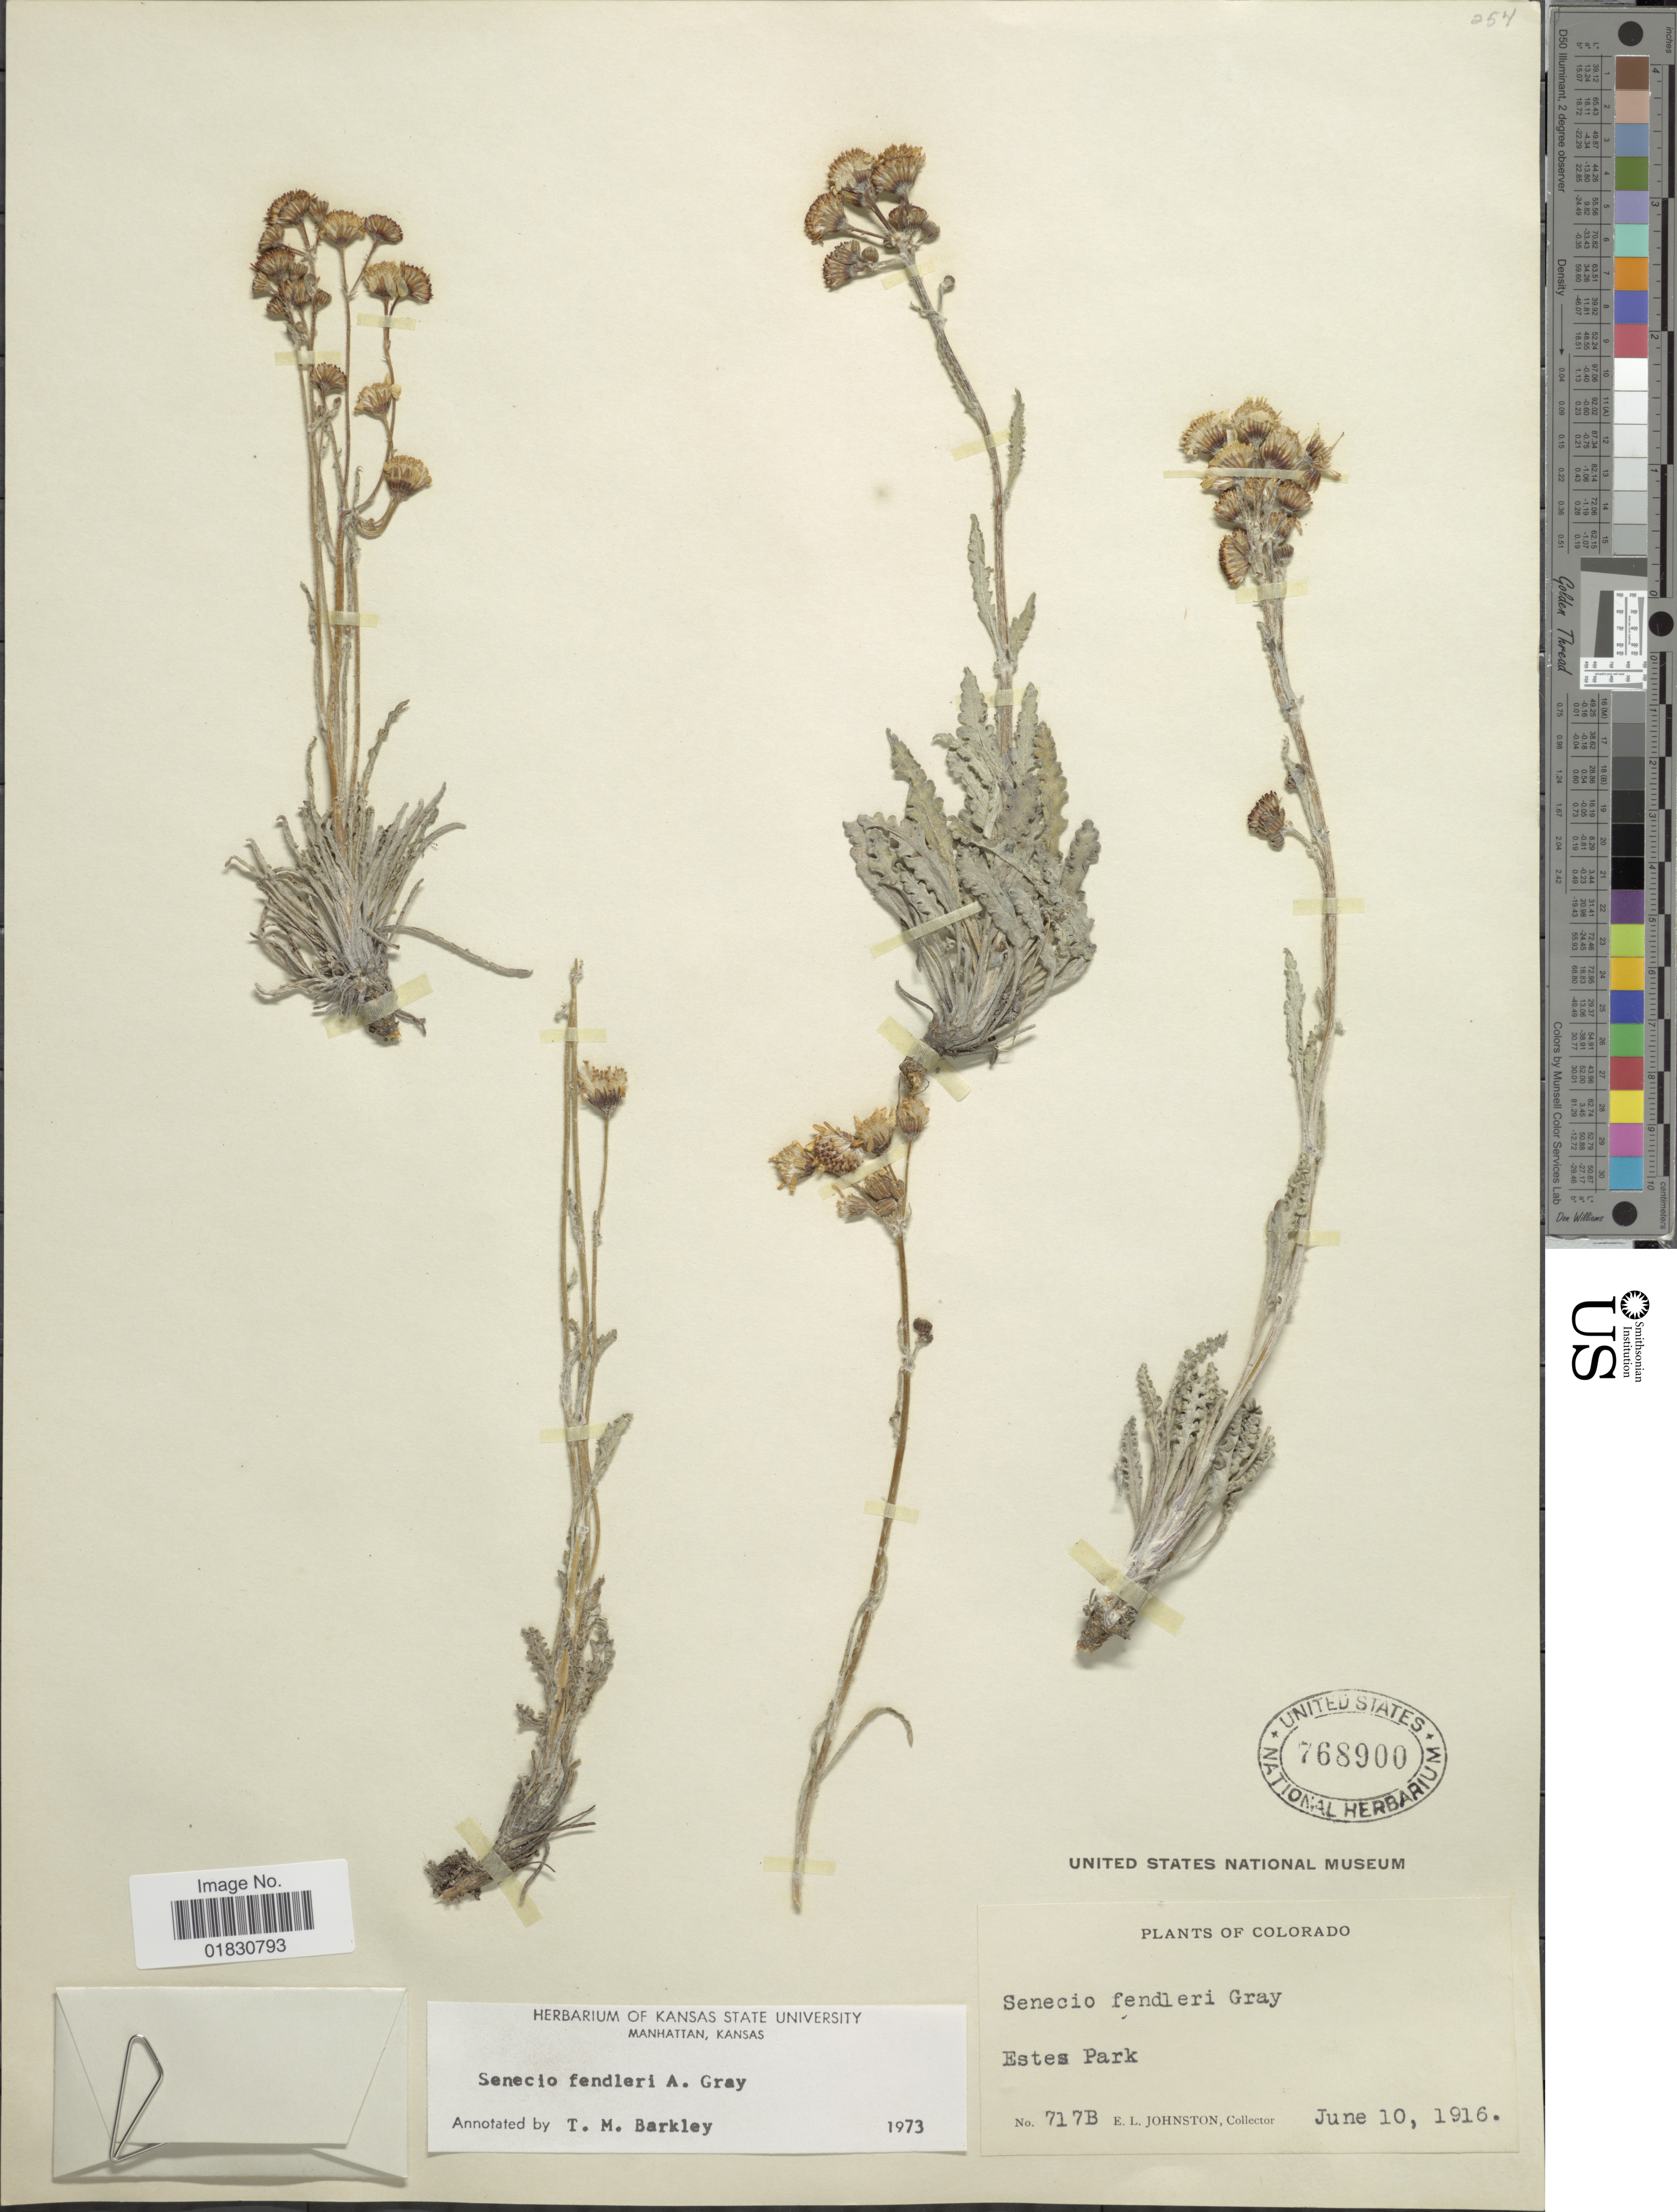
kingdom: Plantae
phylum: Tracheophyta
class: Magnoliopsida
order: Asterales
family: Asteraceae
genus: Packera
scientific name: Packera fendleri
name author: (A. Gray) W.A. Weber & Á. Löve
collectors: E. L. Johnston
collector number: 717B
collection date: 1916-06-10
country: United States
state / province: Colorado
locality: Estes Park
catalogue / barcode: US 768900